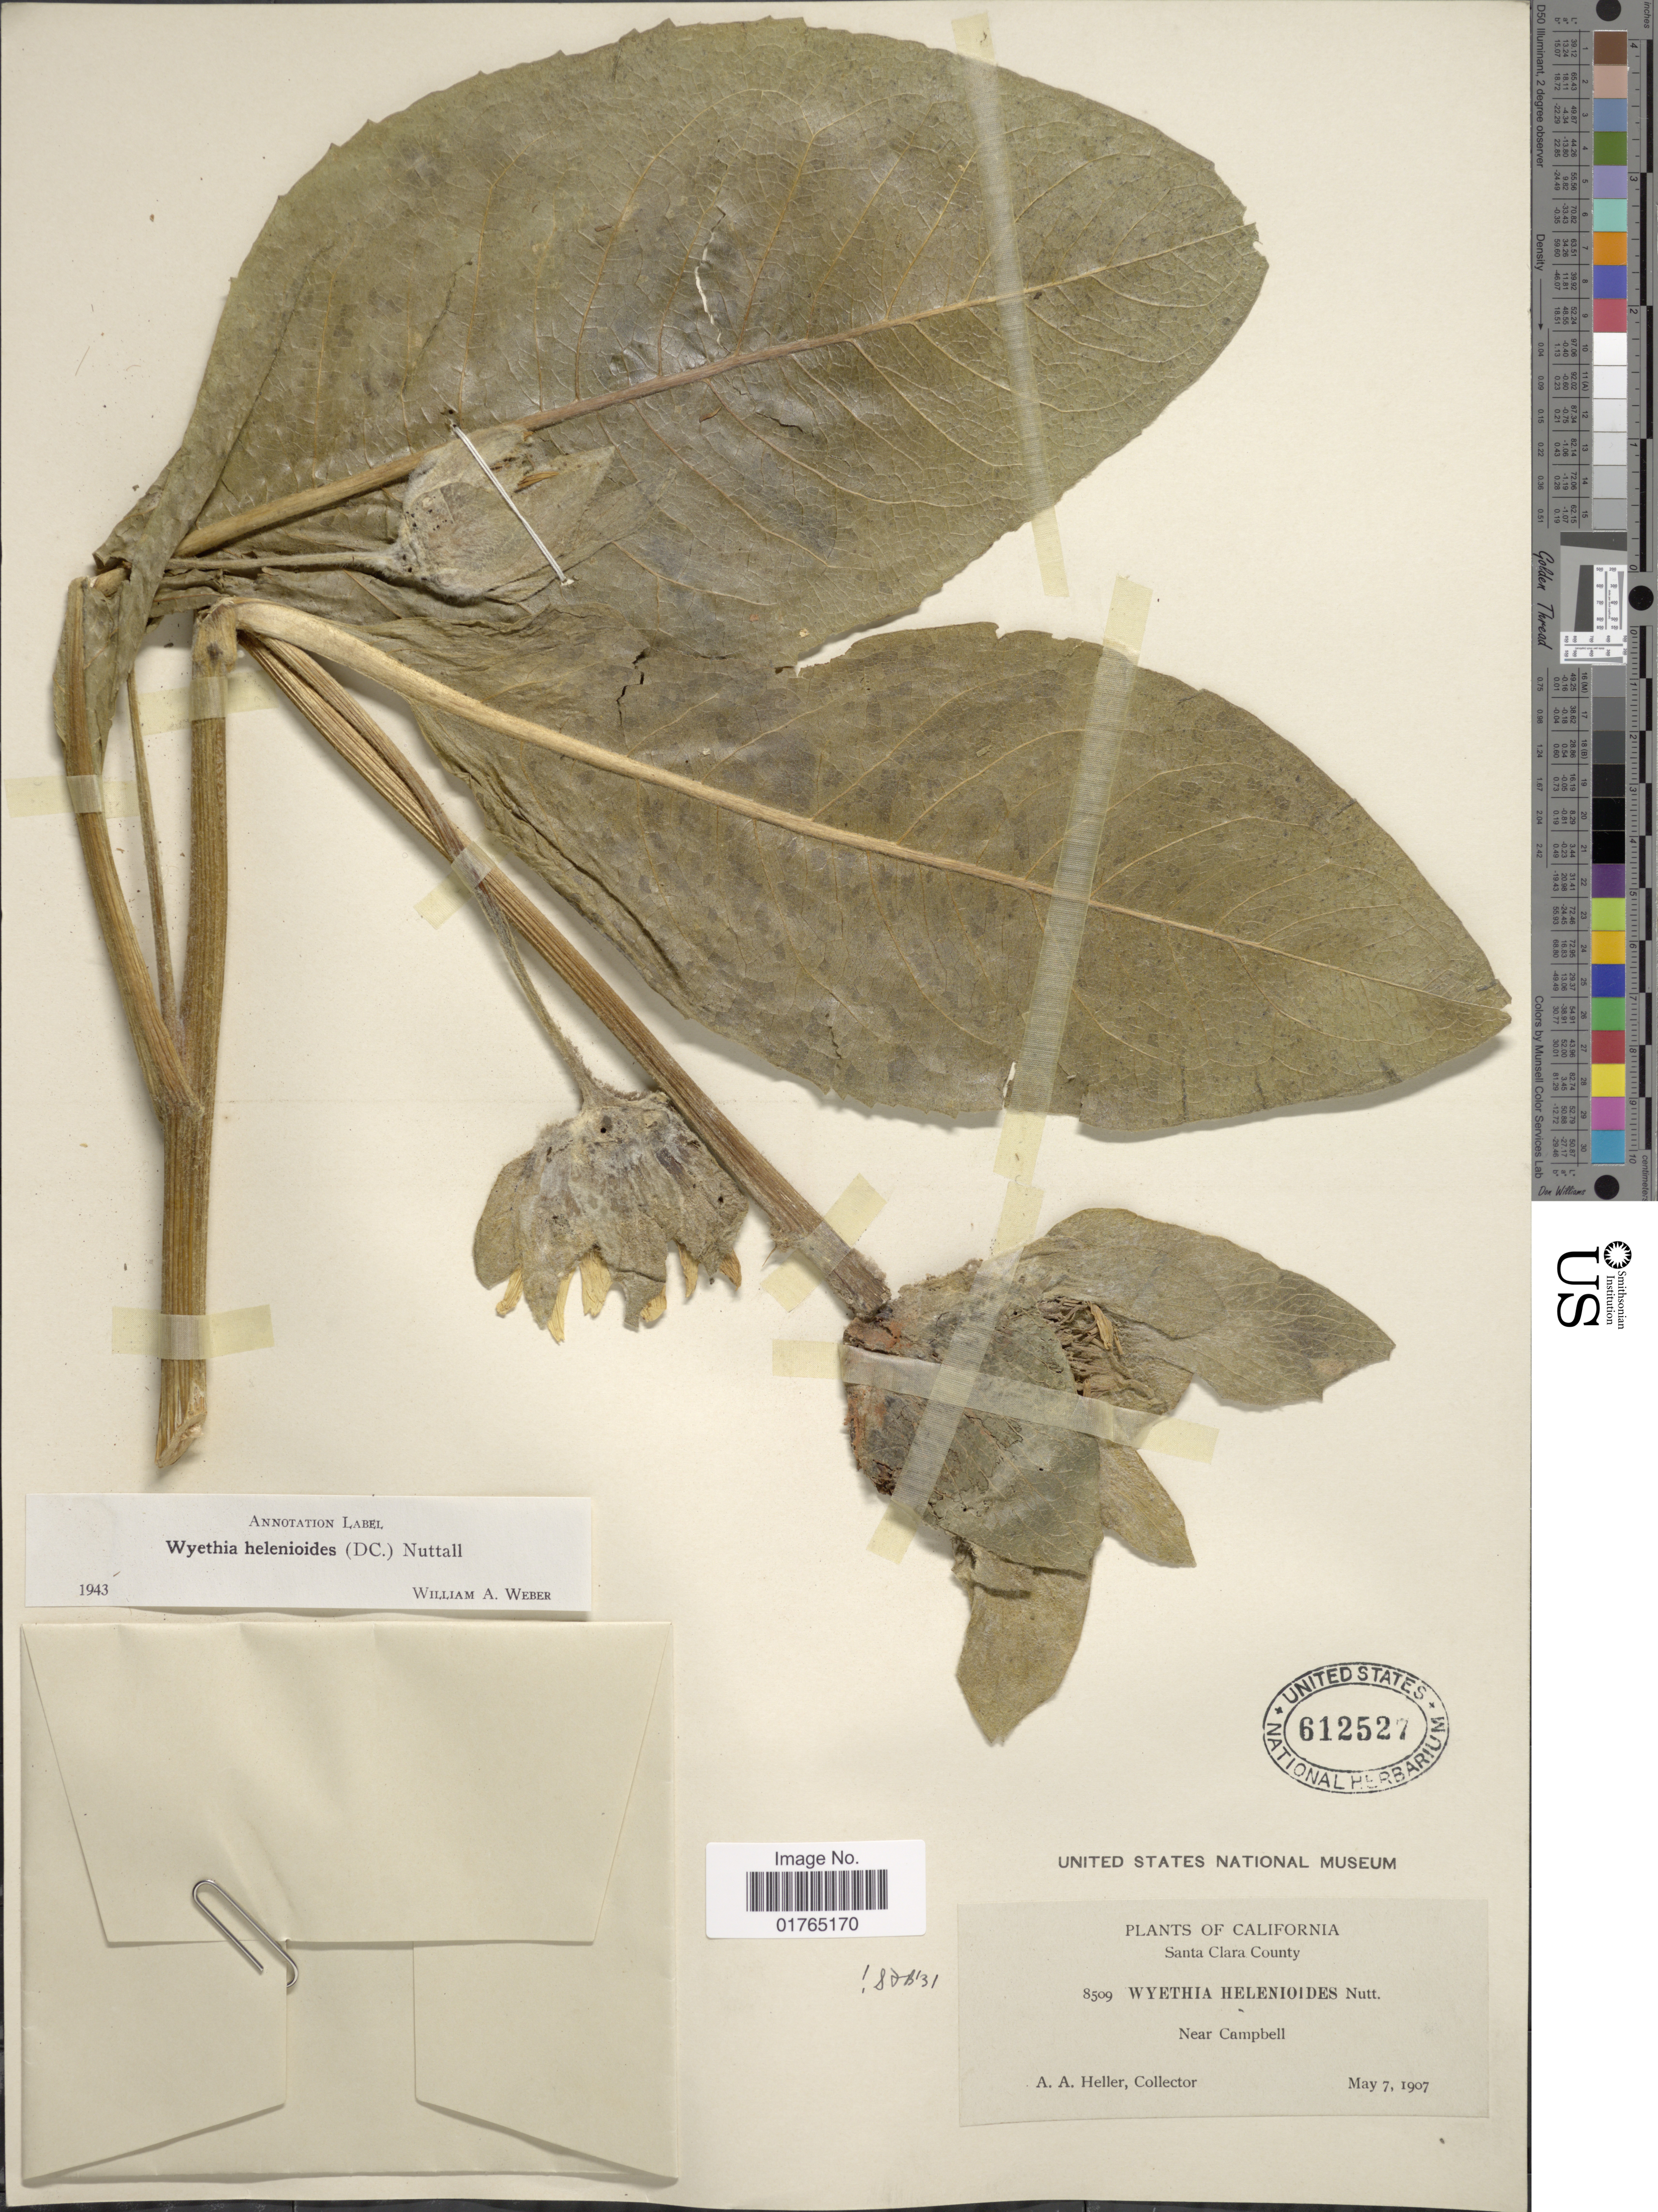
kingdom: Plantae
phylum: Tracheophyta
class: Magnoliopsida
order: Asterales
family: Asteraceae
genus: Wyethia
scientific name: Wyethia helenioides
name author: (DC.) Nutt.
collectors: A. A. Heller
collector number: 8509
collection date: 1907-05-07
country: United States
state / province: California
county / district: Santa Clara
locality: Santa Clara County, near Campbell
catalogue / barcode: US 612527